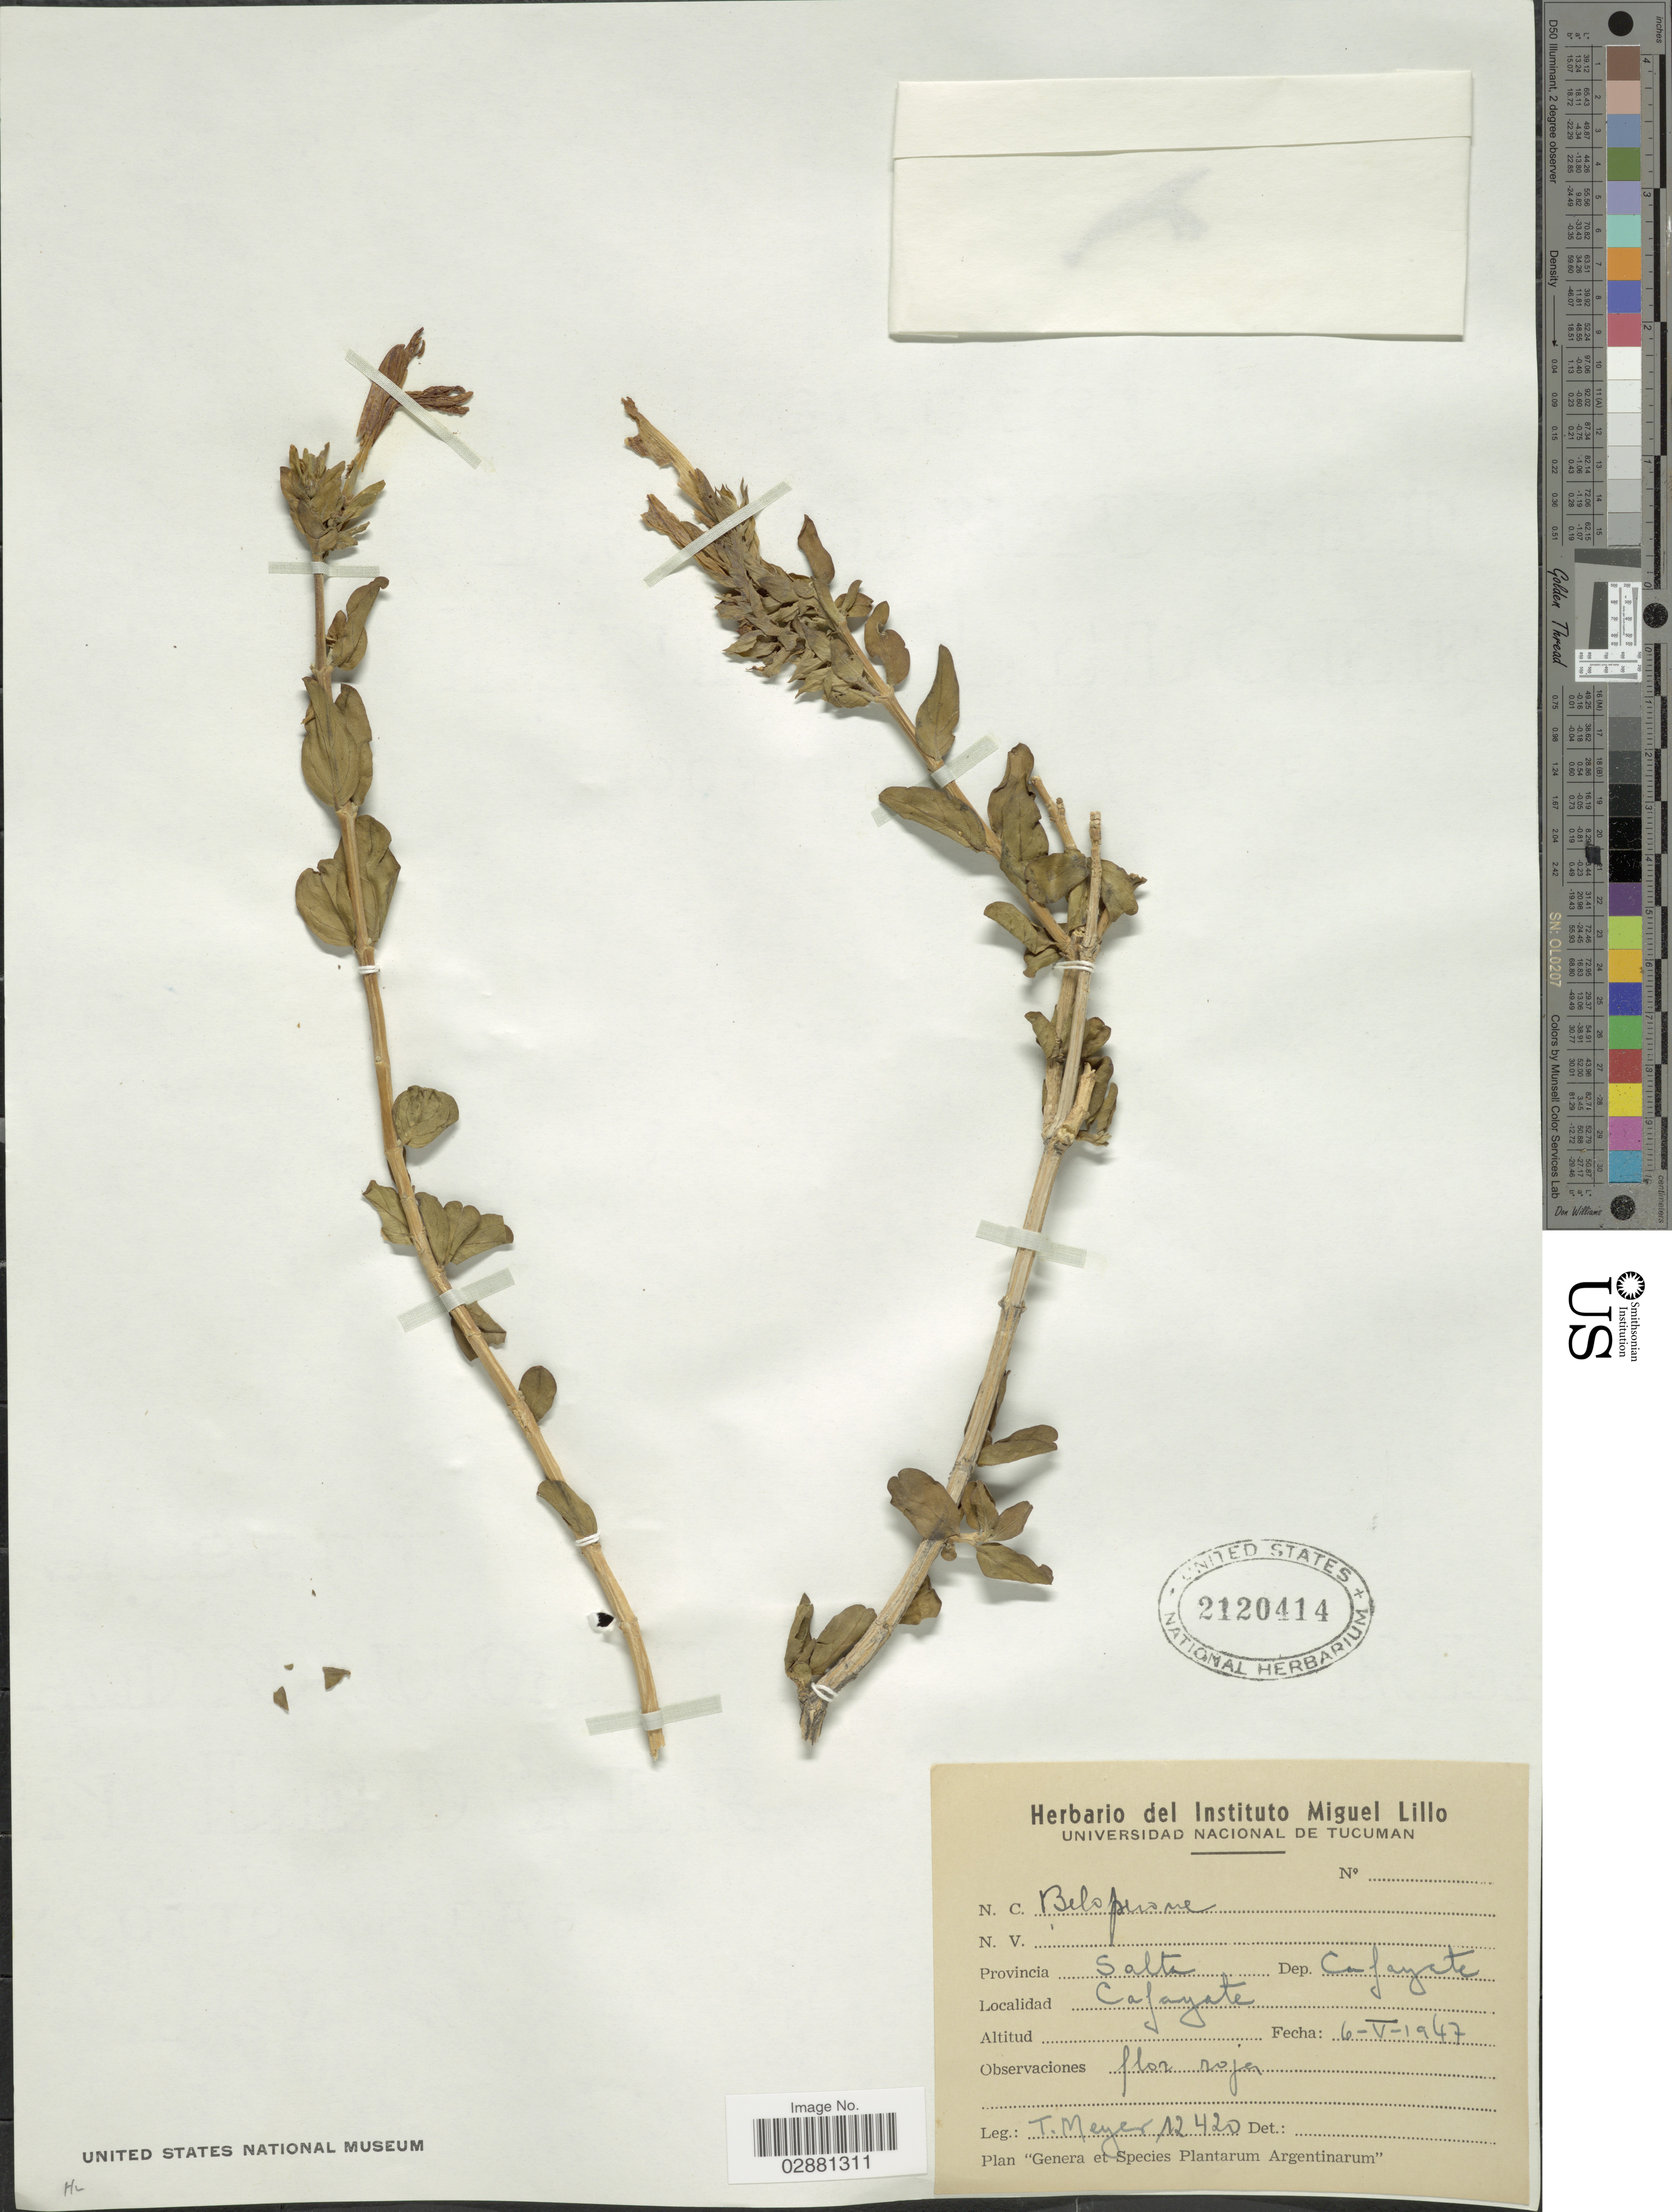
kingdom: Plantae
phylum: Tracheophyta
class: Magnoliopsida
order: Lamiales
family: Acanthaceae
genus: Justicia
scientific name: Justicia xylosteoides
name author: Griseb.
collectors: T. Meyer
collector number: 12420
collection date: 1947-05-06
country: Argentina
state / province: Salta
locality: Provincia Salta, Dep. Cafayate, Cafayate.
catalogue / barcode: US 2120414